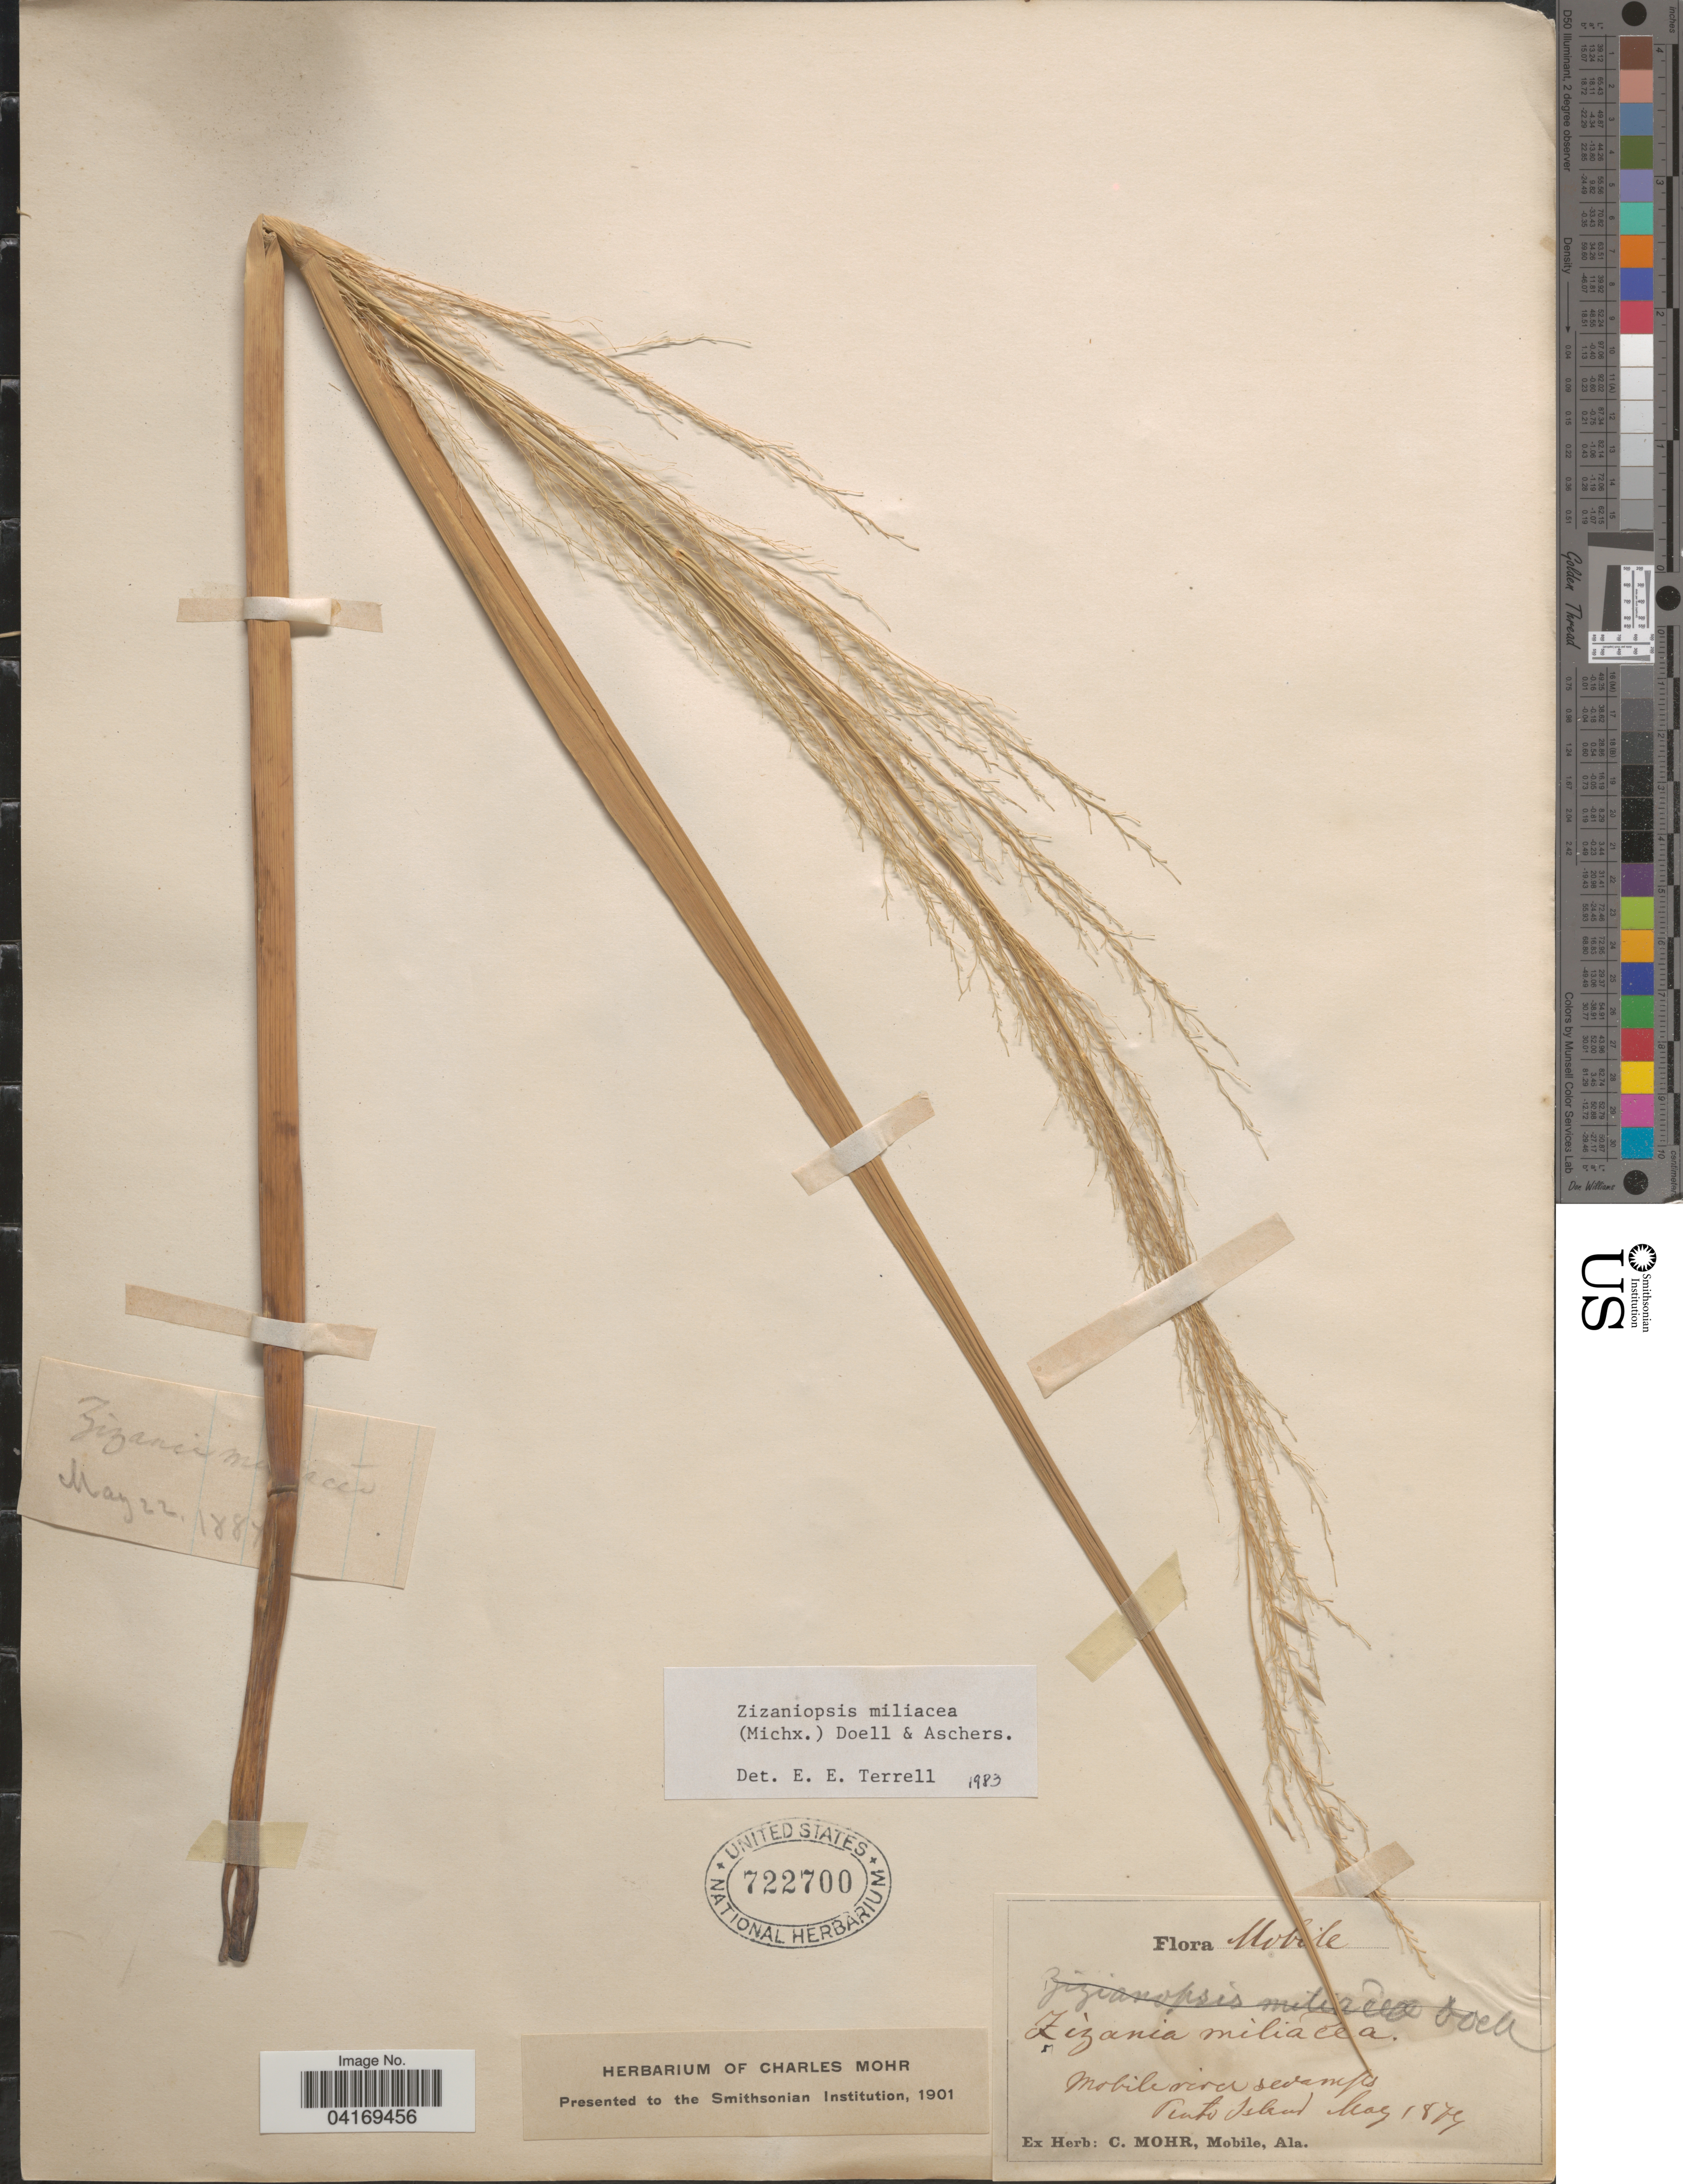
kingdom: Plantae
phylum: Tracheophyta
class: Liliopsida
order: Poales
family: Poaceae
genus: Zizaniopsis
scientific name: Zizaniopsis miliacea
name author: (Michx.) Döll & Asch.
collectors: Mohr, C. T. (herbarium)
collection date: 1874-05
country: United States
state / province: Alabama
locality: Mobile. Mobile river swamps. Pinto Island.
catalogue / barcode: US 722700